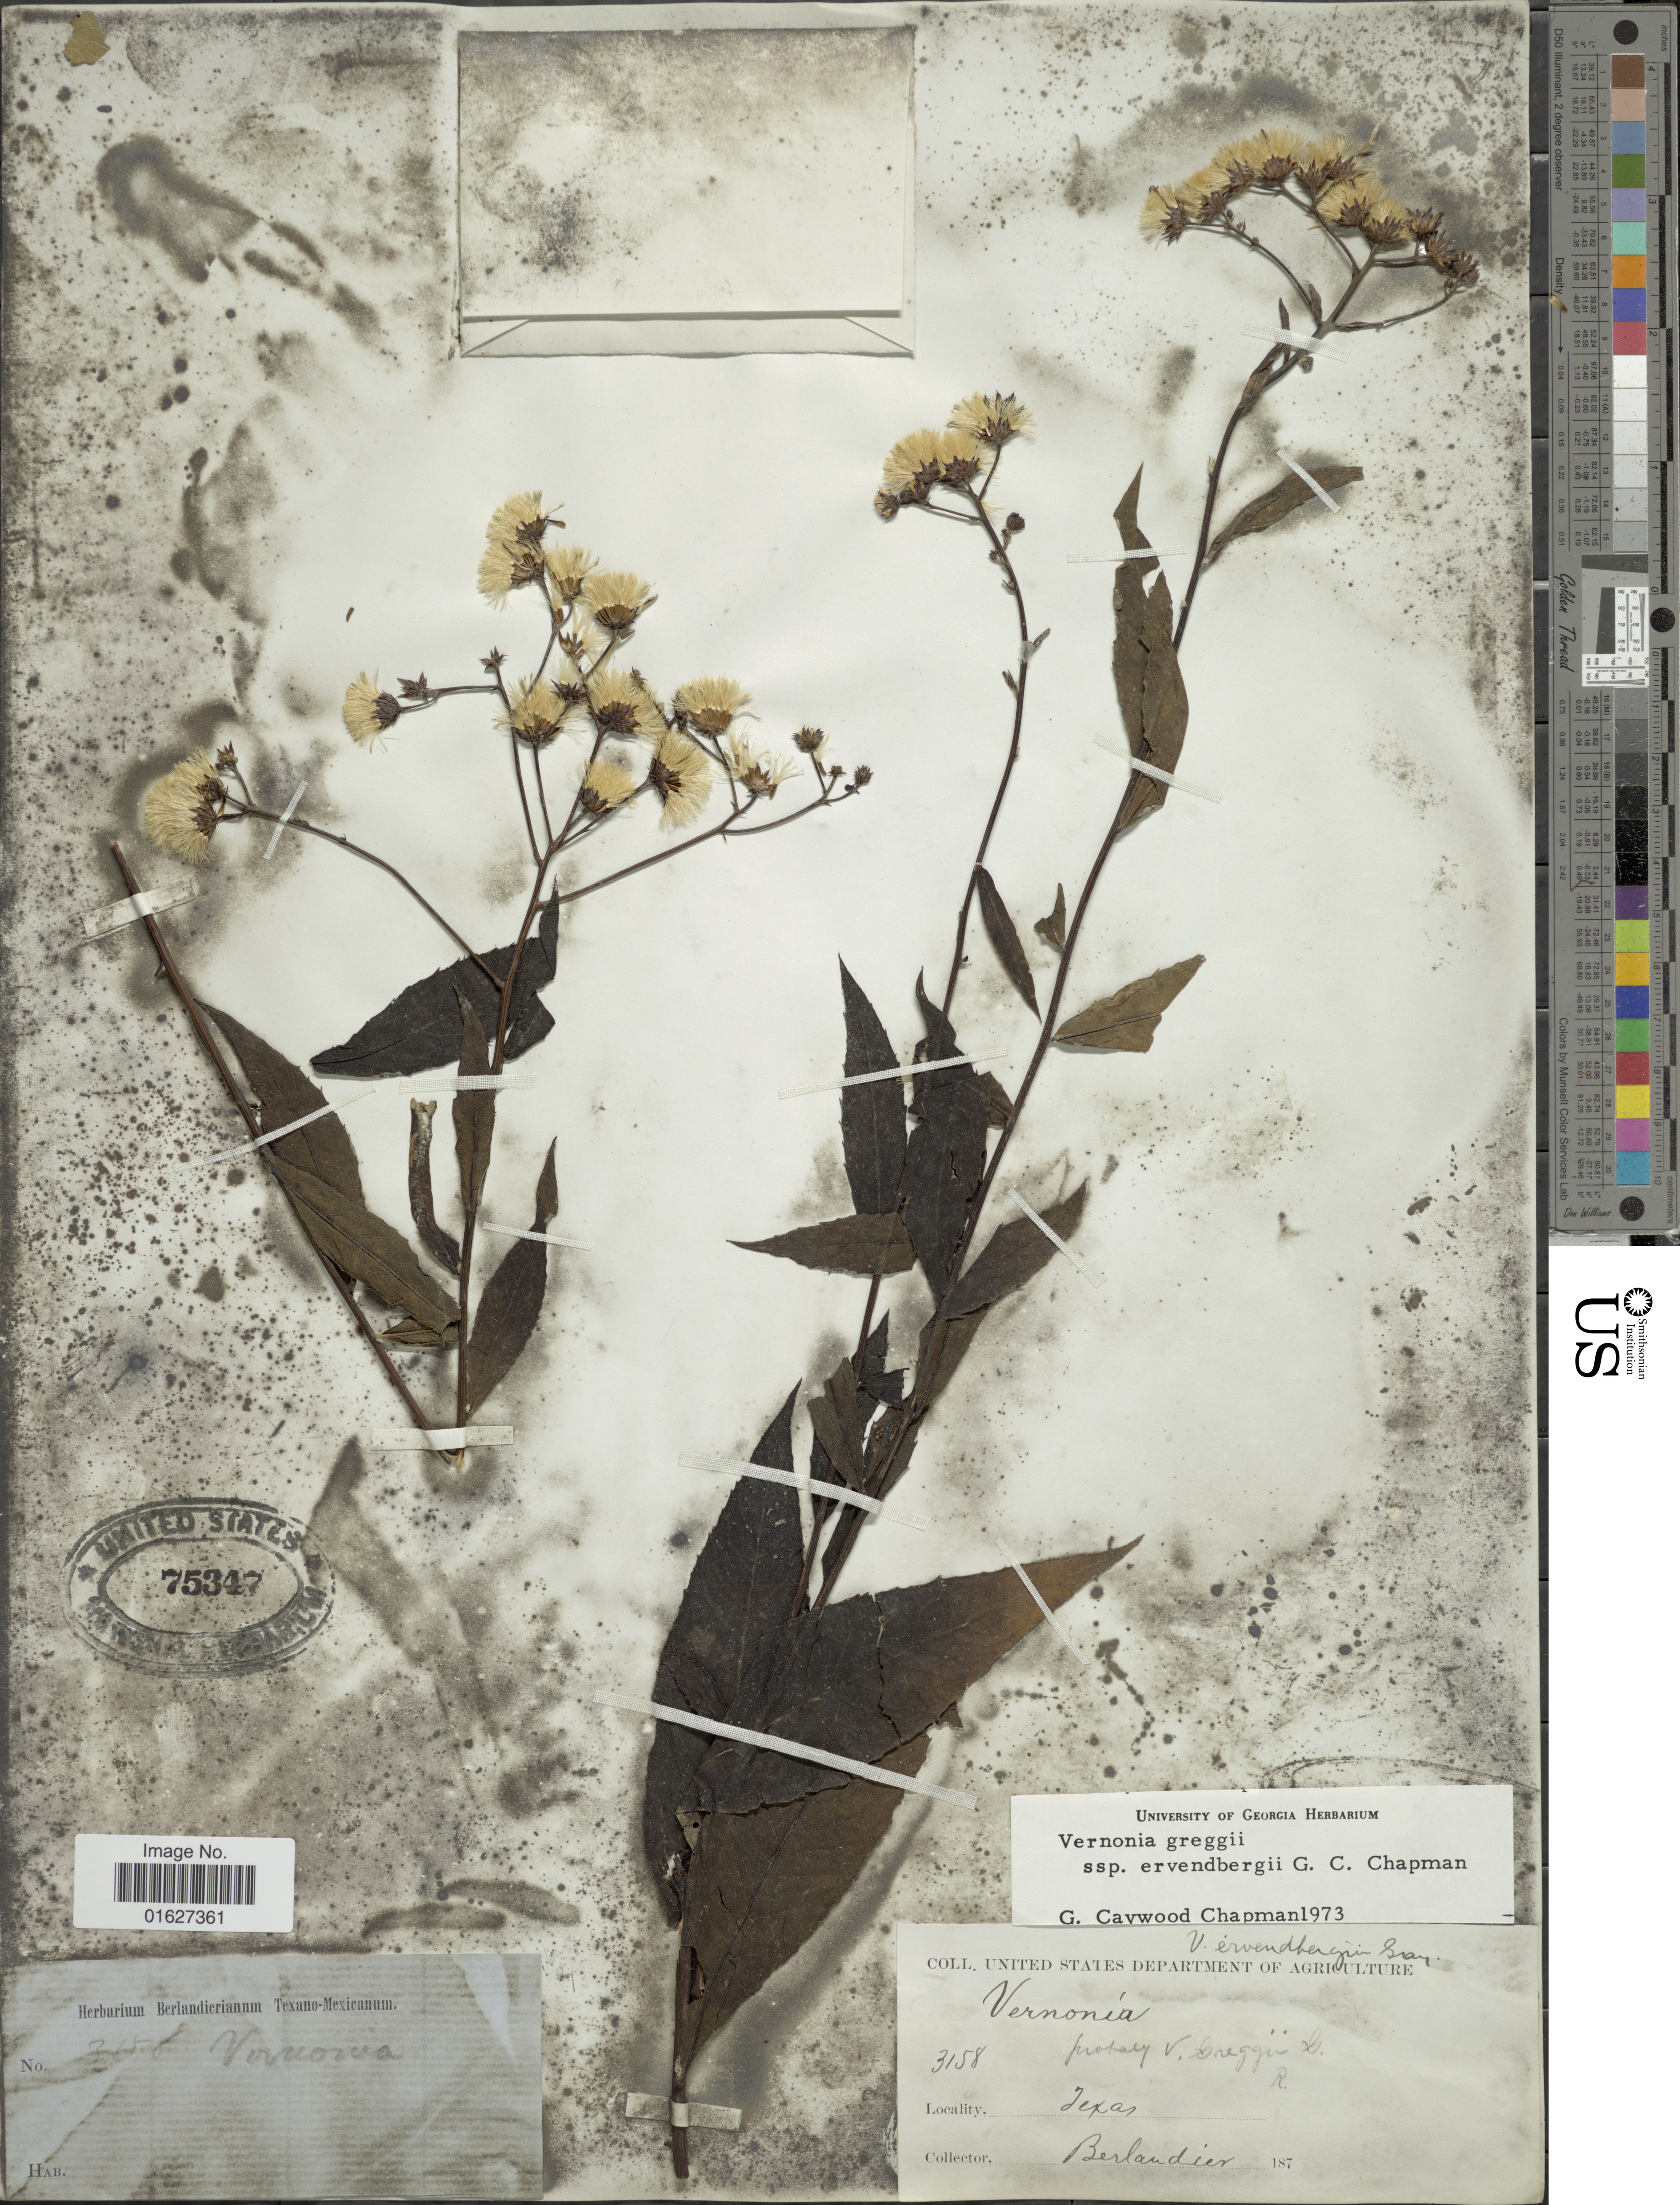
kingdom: Plantae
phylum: Tracheophyta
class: Magnoliopsida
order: Asterales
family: Asteraceae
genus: Vernonia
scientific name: Vernonia greggii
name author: A. Gray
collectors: J. L. Berlandier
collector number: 3158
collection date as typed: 187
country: United States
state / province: Texas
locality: Texas.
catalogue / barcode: US 75347